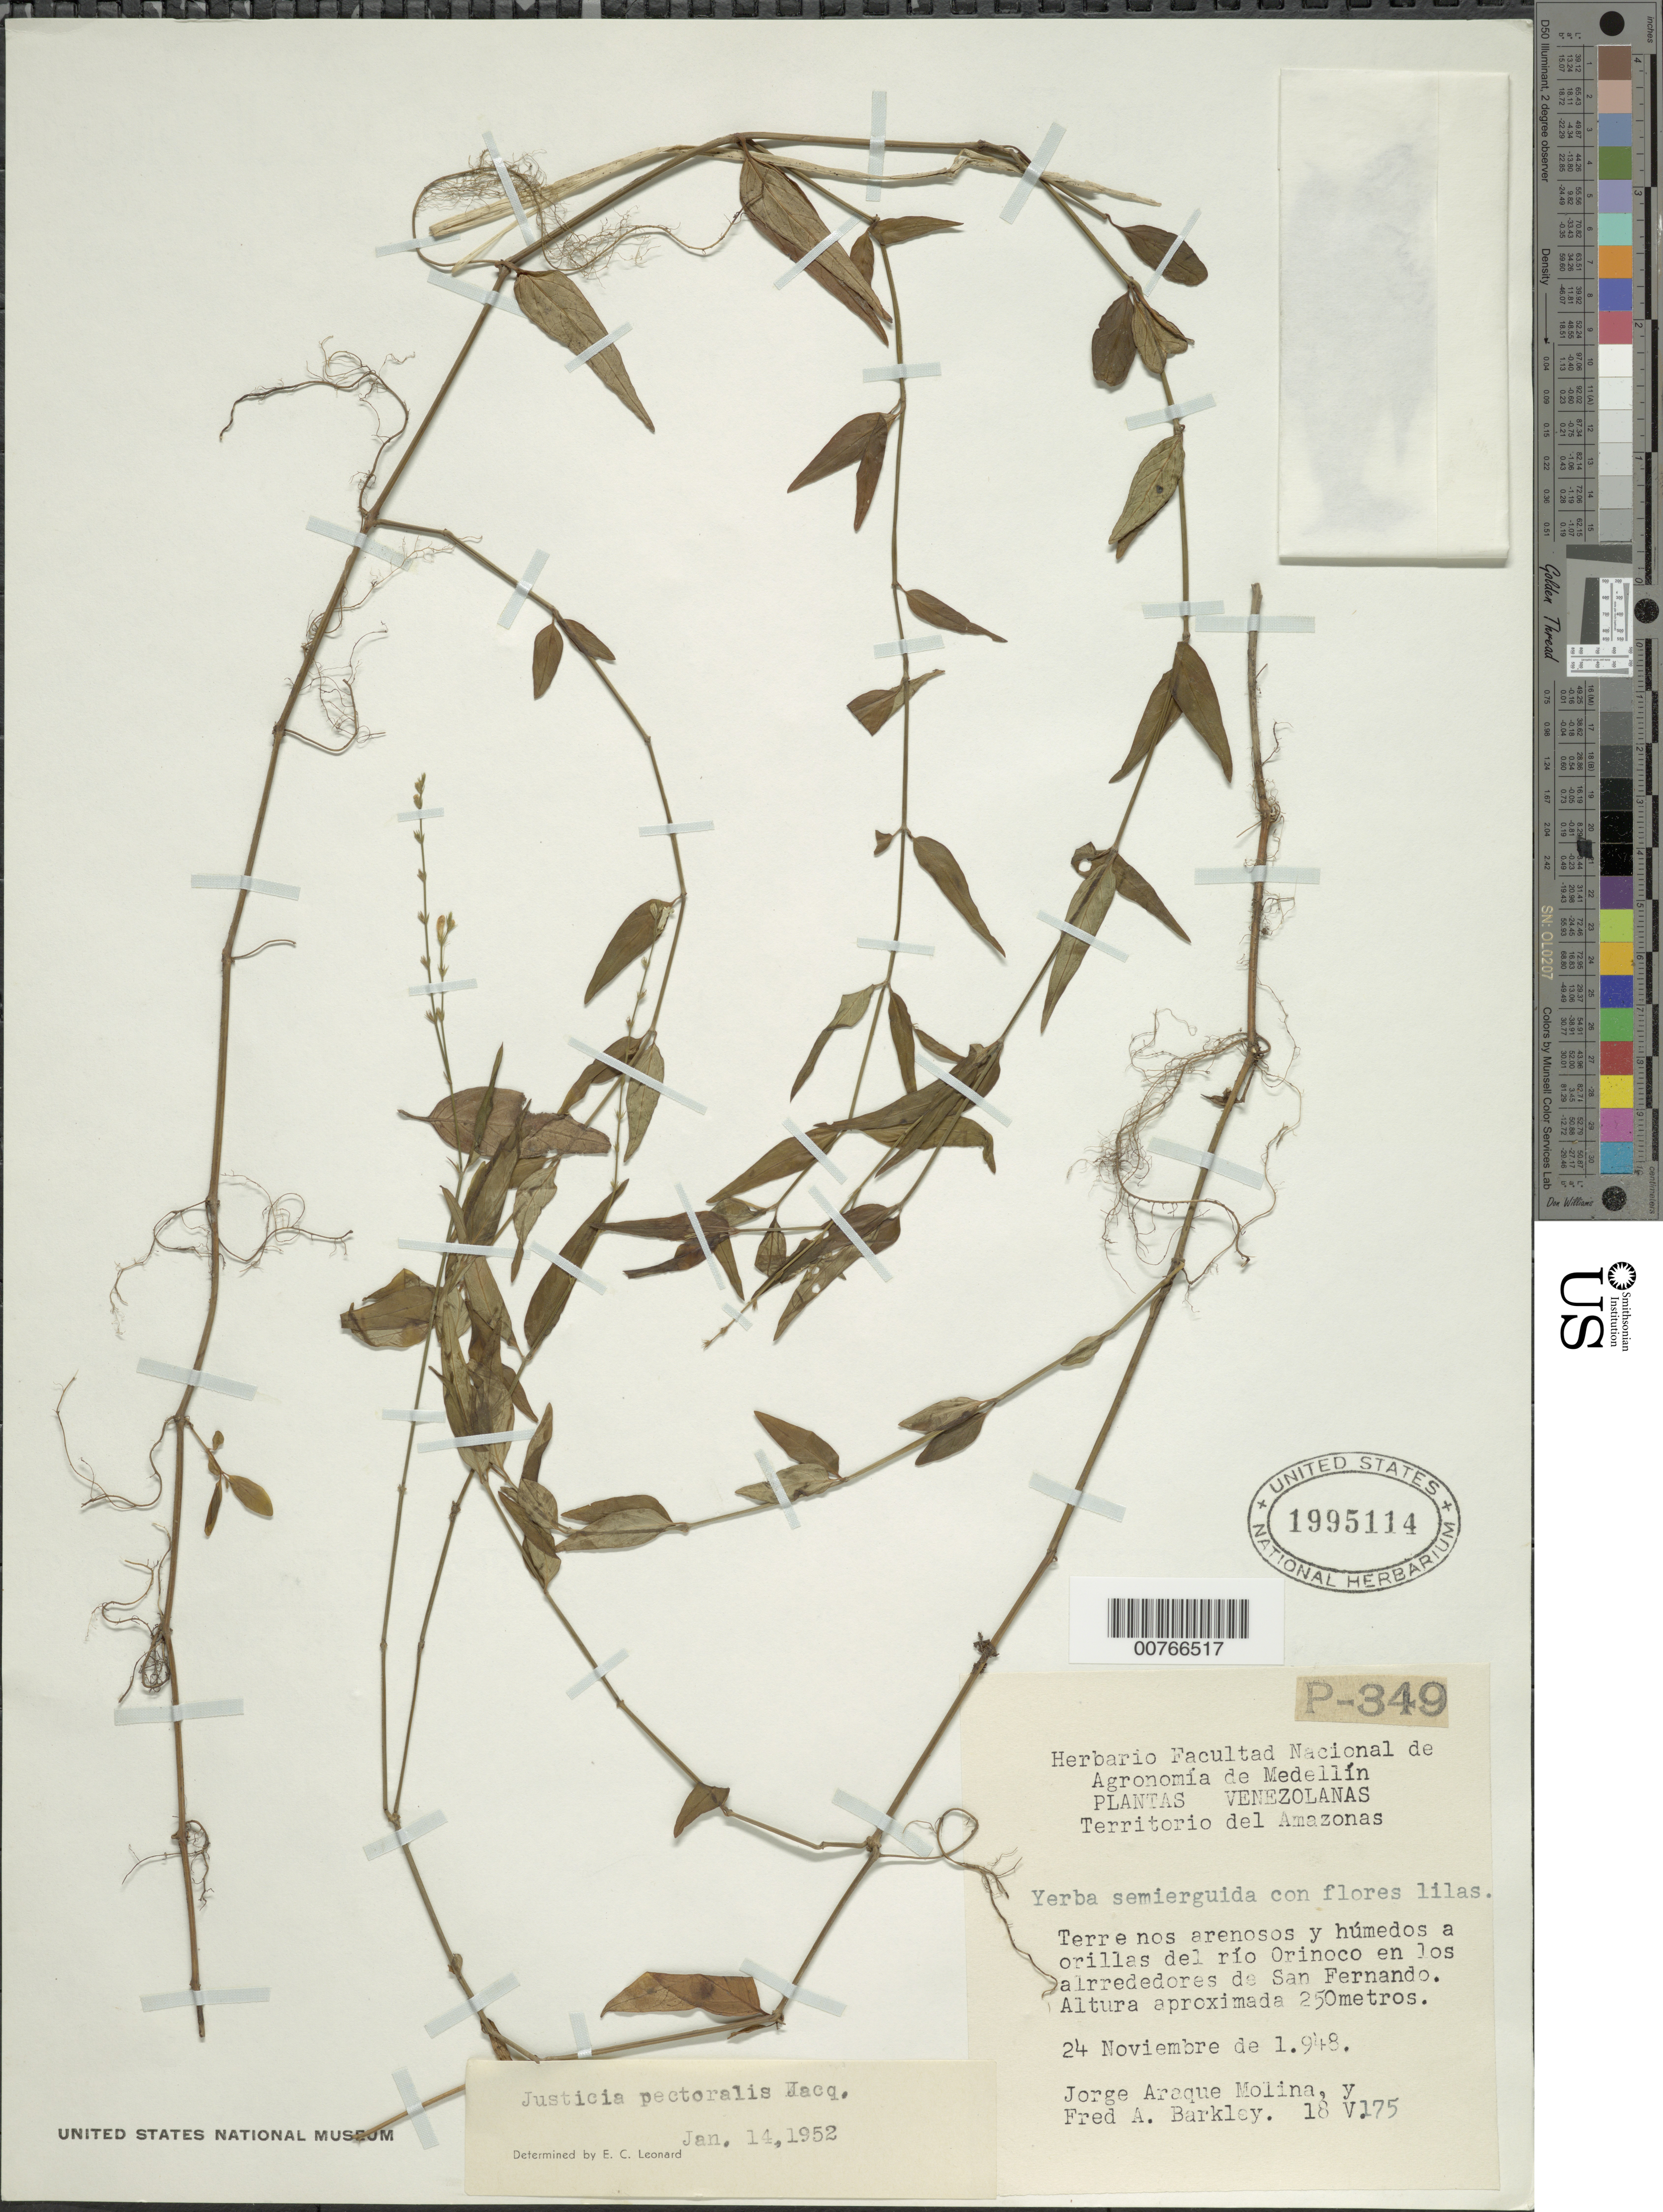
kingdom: Plantae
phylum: Tracheophyta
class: Magnoliopsida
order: Lamiales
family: Acanthaceae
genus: Justicia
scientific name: Justicia pectoralis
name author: Jacq.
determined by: Leonard, Emery C., (US)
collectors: J. A. Molina & F. A. Barkley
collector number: P 349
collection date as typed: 24-Nov-48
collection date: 1948-11-24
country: Venezuela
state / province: Amazonas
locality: Río Orinoco en los alrededores de San Fernando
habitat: Terrenos arenosos y humedos a orillas del rio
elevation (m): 250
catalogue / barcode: US 1995114